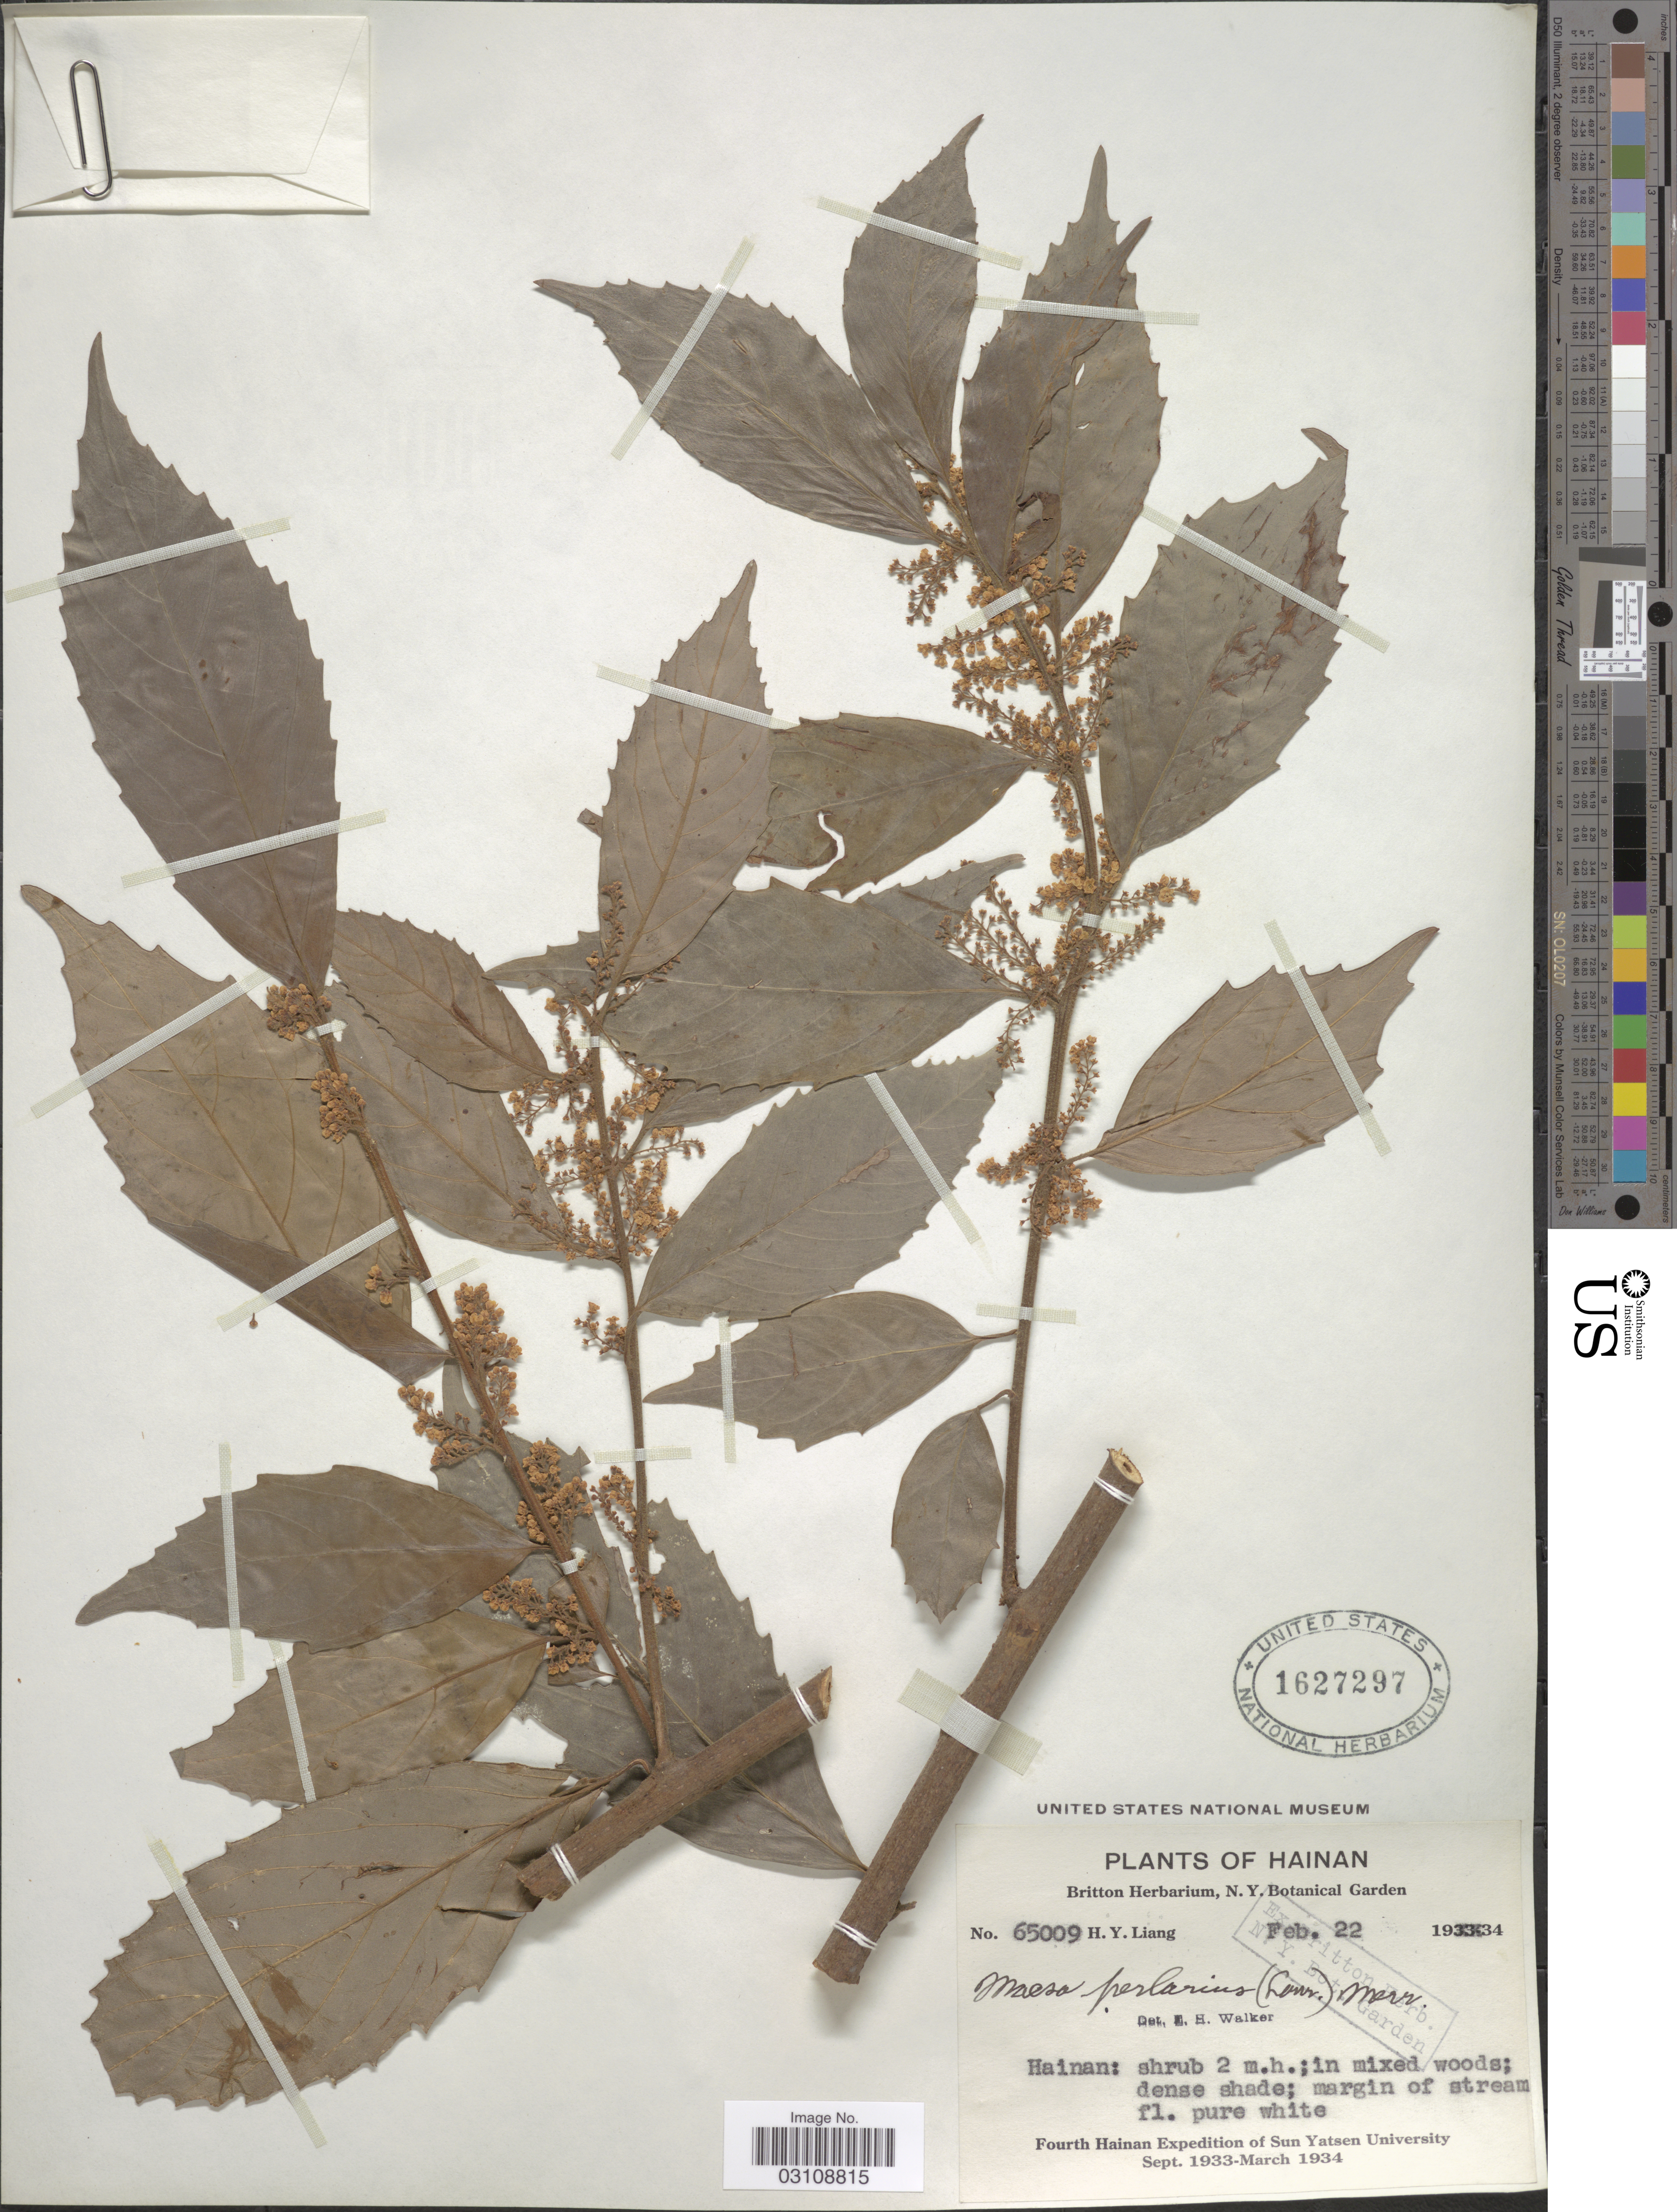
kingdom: Plantae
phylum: Tracheophyta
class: Magnoliopsida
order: Ericales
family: Primulaceae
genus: Maesa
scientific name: Maesa perlaria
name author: (Lour.) Merr.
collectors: H. Y. Liang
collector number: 65009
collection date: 1934-02-22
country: China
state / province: Hainan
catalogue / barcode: US 1627297